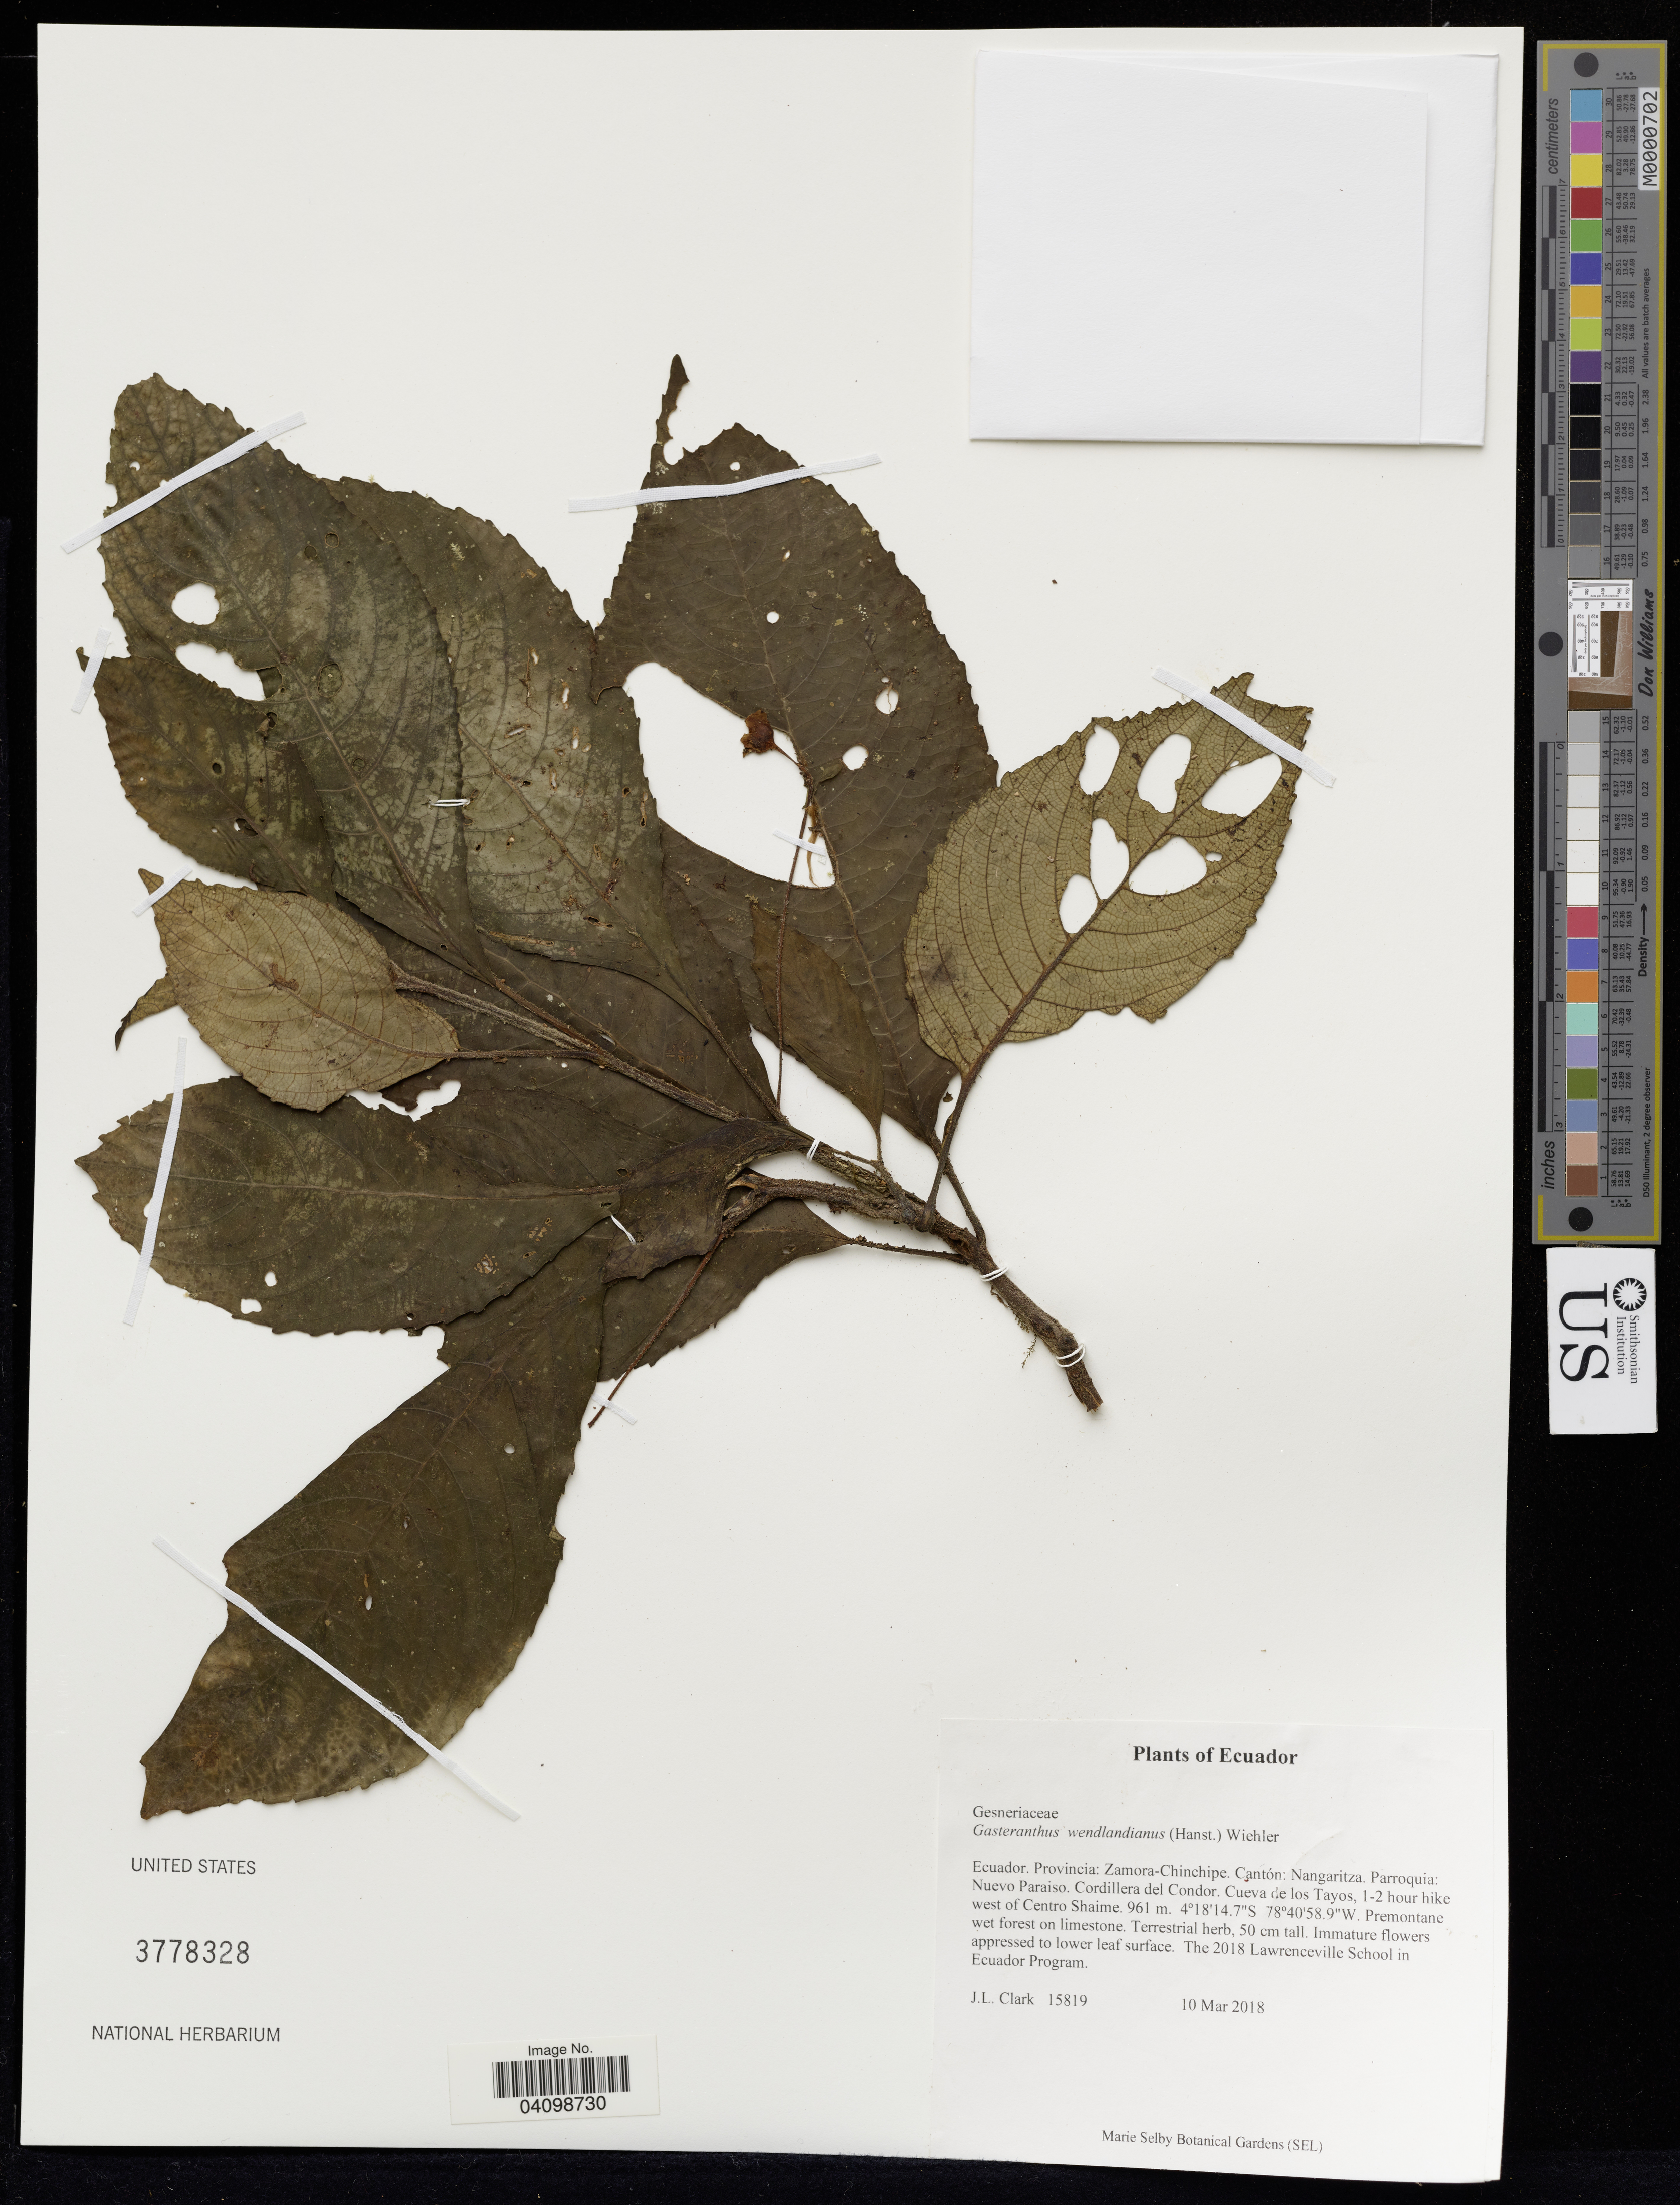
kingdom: Plantae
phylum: Tracheophyta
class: Magnoliopsida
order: Lamiales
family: Gesneriaceae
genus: Gasteranthus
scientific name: Gasteranthus wendlandianus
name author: Wiehler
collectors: J. Clark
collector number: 15819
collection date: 2018-03-10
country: Ecuador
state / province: Zamora-Chinchipe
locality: Cantón: Nangaritza. Parroquia: Nuevo Paraiso. Cordillera del Condor. Cueva de los Tayos, 1-2 hour hike west of Centro Shaime.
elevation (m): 961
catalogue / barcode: US 3778328